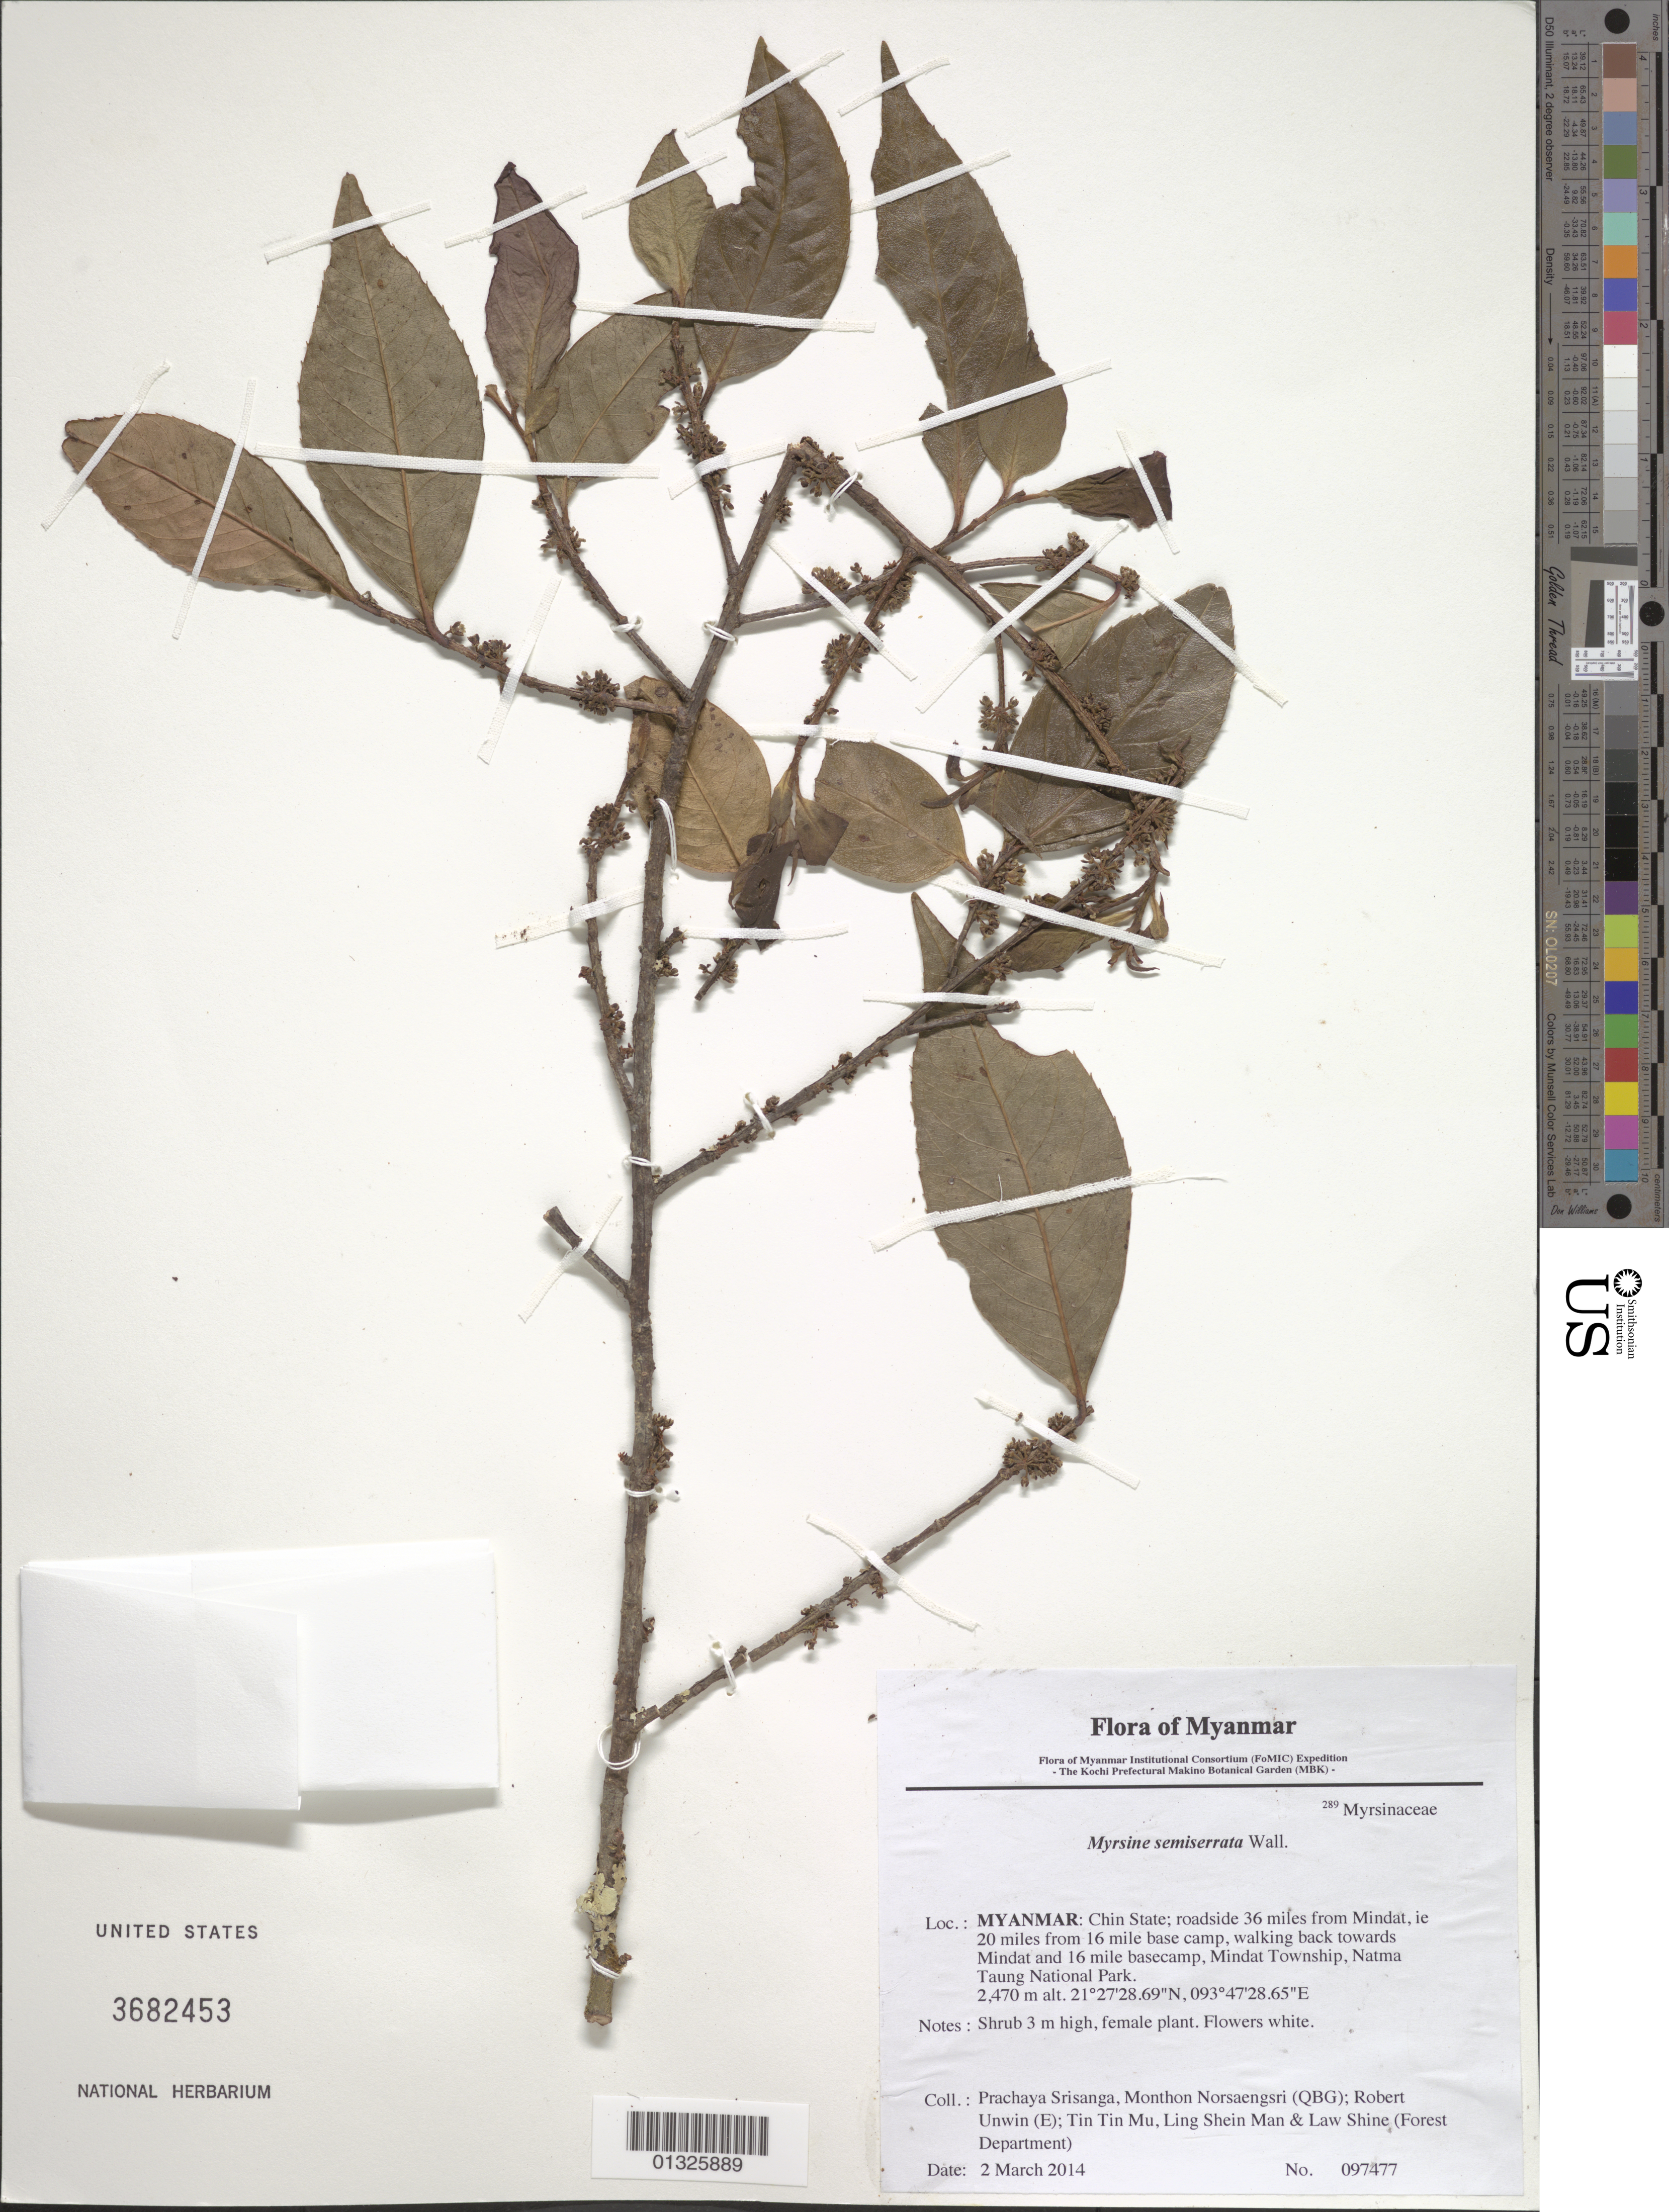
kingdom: Plantae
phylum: Tracheophyta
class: Magnoliopsida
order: Ericales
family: Primulaceae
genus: Myrsine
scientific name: Myrsine semiserrata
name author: Wall.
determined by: Fujikawa, Kazumi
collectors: P. Srisanga, M. Norsaengsri, R. Unwin, Tin Tin Mu, Ling Shein Man & L. Shine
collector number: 97477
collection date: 2014-03-02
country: Myanmar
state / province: Chin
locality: Roadside 36 miles from Mindat, ie 20 miles from 16 mile base camp, walking back towards Mindat and 16 mile basecamp, Mindat Township, Natma Taung National Park.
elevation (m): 2470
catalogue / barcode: US 3682453